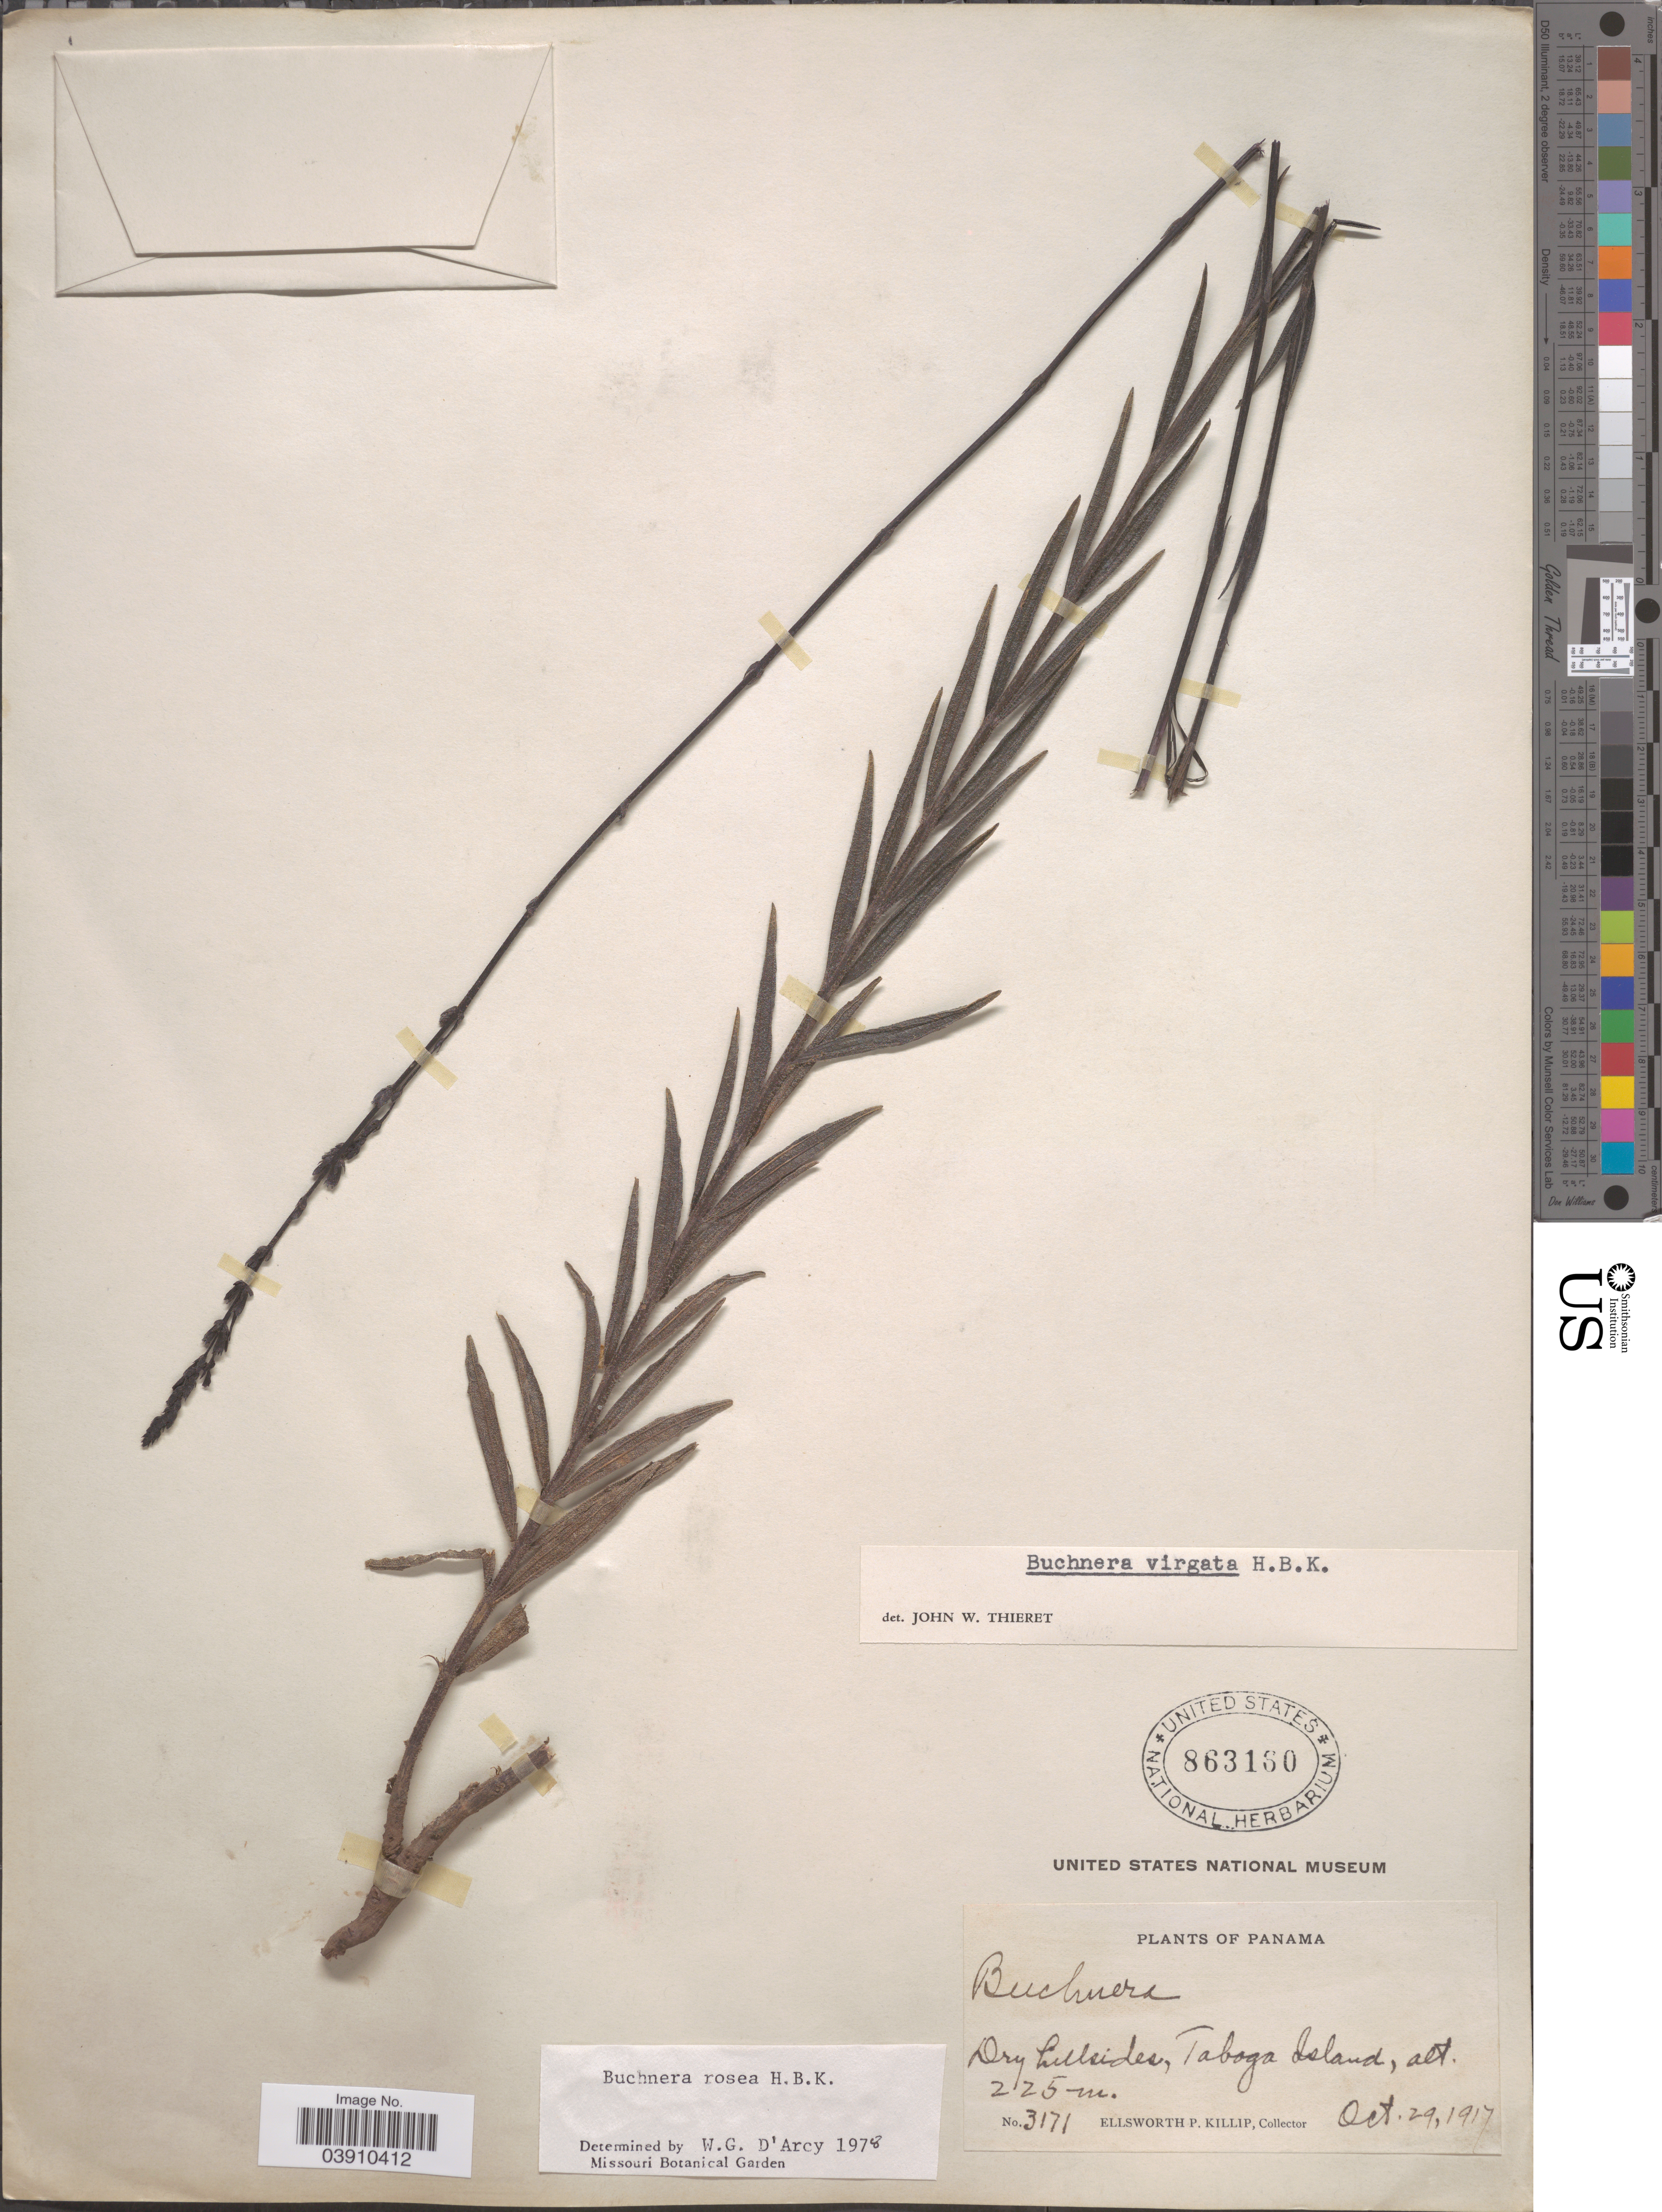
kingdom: Plantae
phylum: Tracheophyta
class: Magnoliopsida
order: Lamiales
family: Orobanchaceae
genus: Buchnera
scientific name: Buchnera rosea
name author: Kunth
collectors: E. P. Killip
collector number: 3171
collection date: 1917-10-29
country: Panama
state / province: Panamá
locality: Dry hillsides, Taboga Island.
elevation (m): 225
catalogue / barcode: US 863160